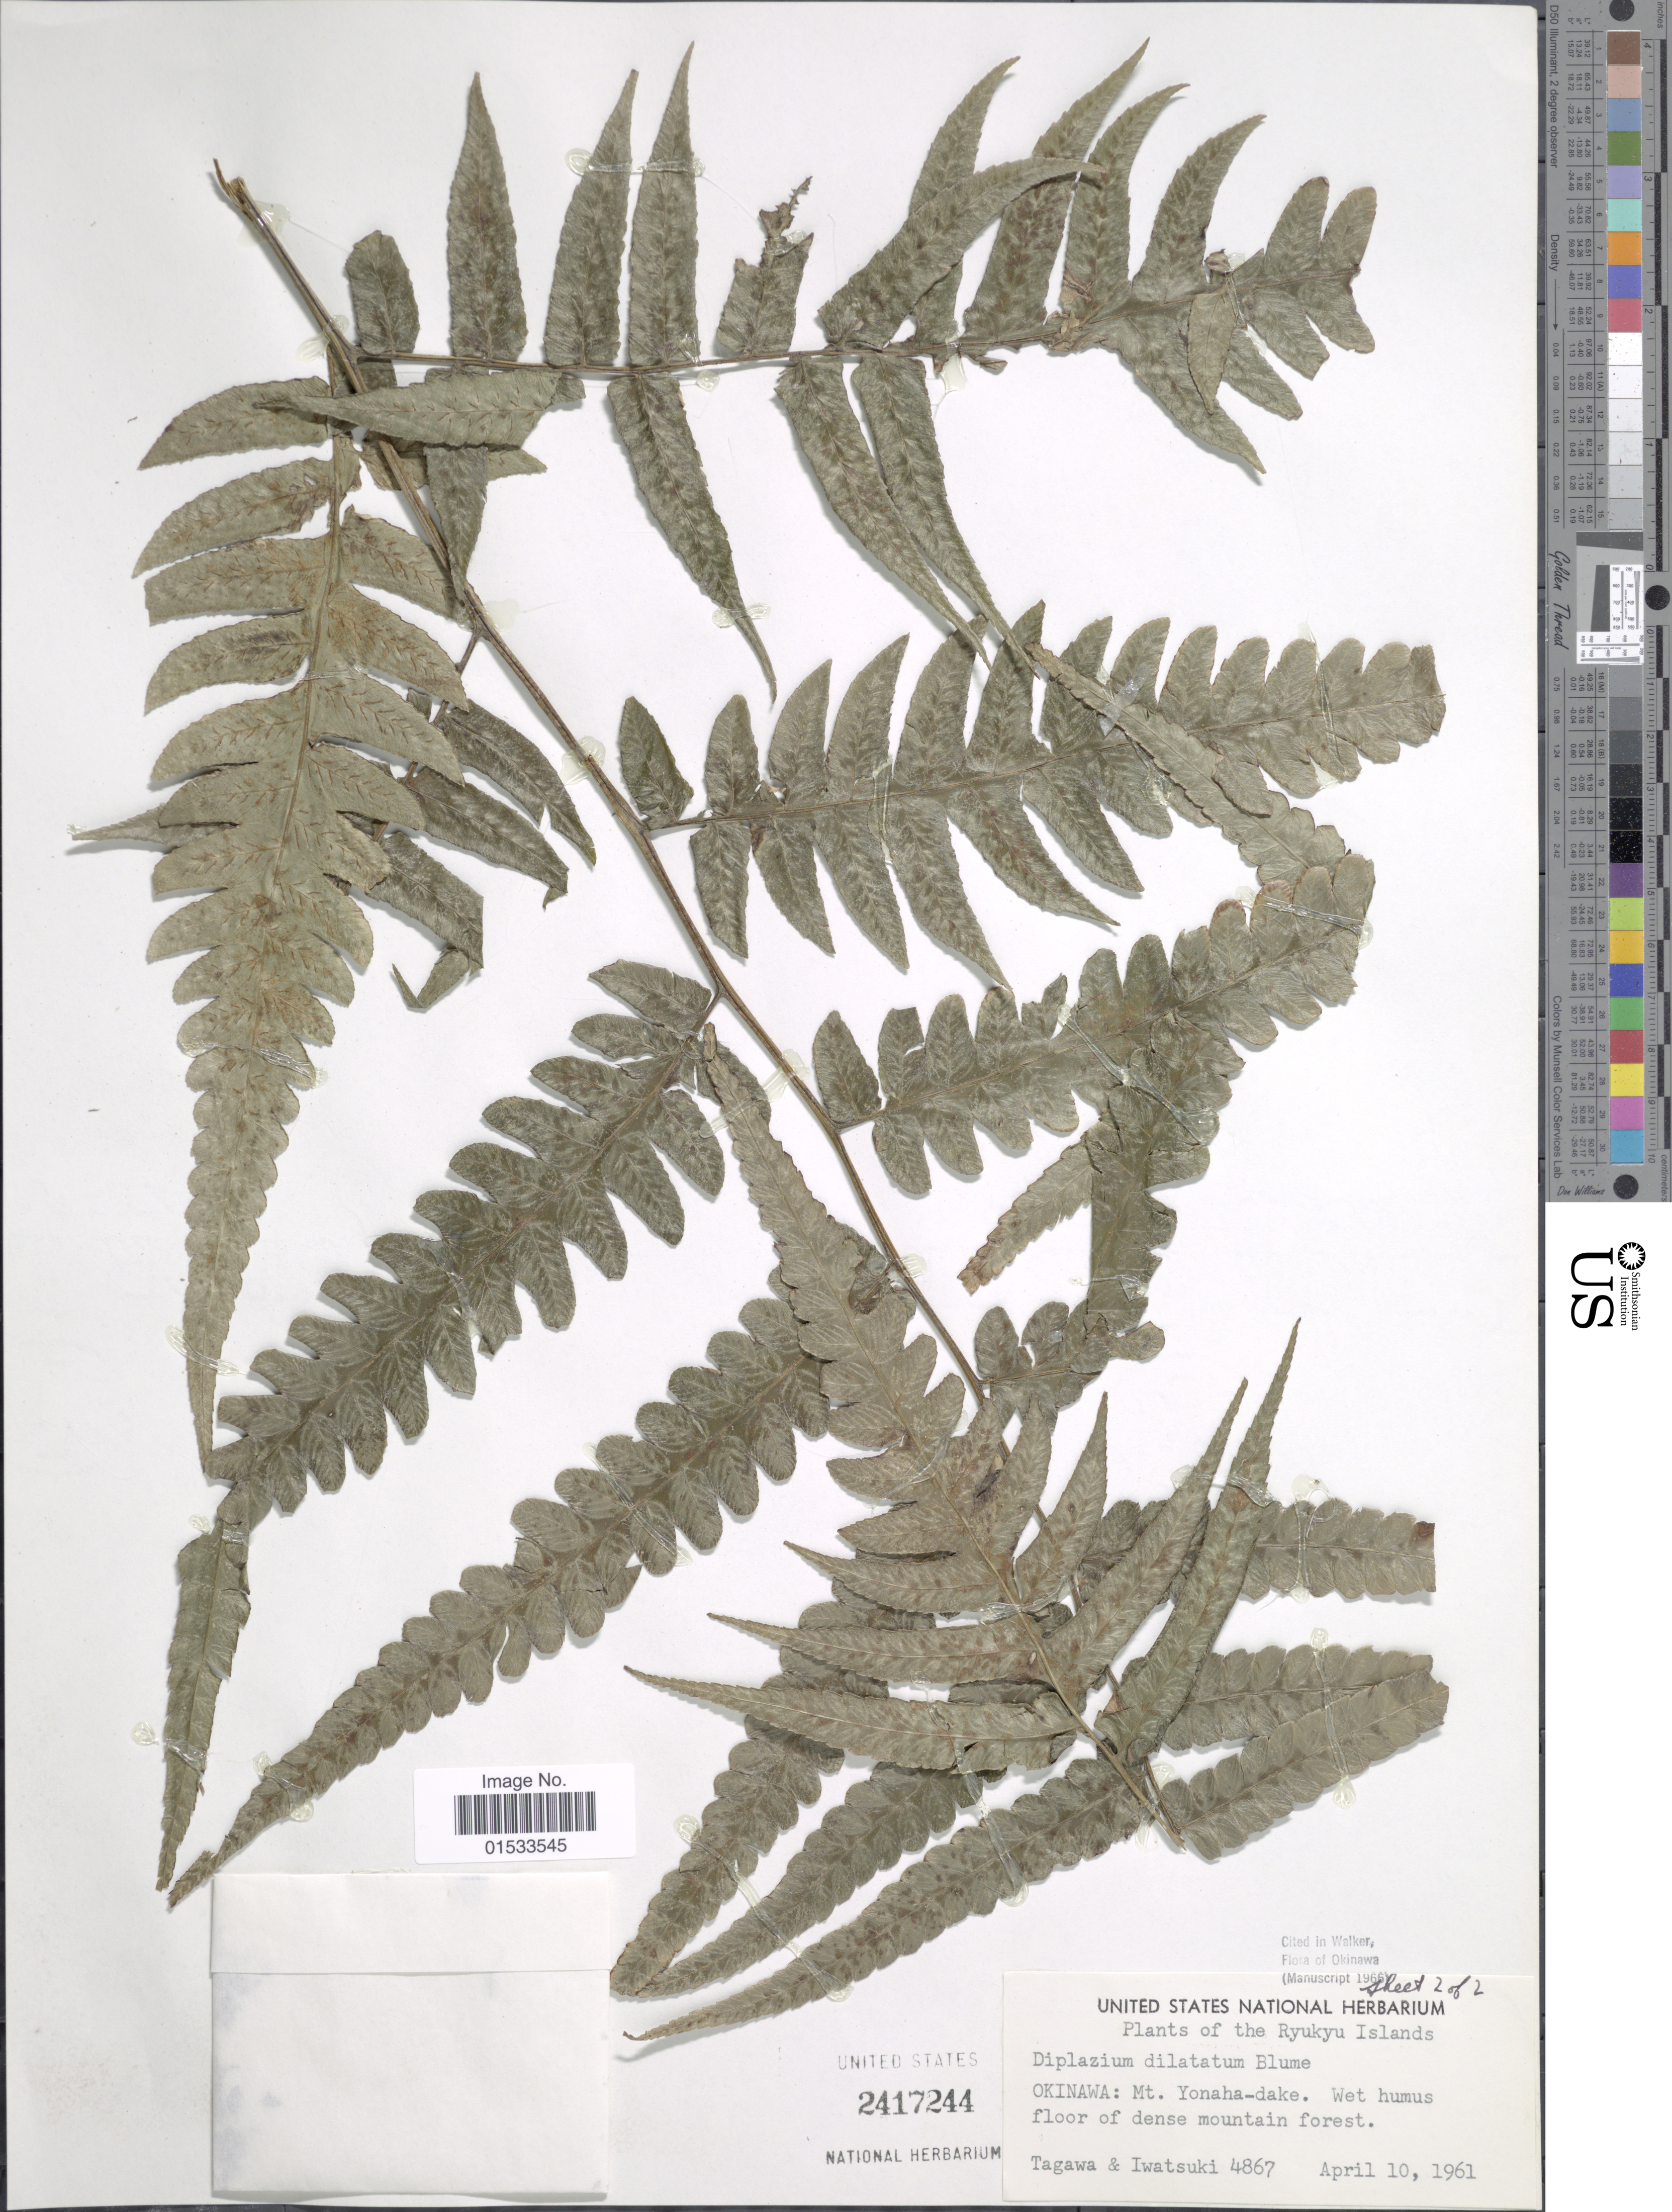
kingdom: Plantae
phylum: Tracheophyta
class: Polypodiopsida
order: Polypodiales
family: Athyriaceae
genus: Diplazium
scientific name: Diplazium dilatatum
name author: Blume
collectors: A. Tagawa & Iwatsuki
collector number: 4867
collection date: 1961-04-10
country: Japan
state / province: Okinawa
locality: Ryukyu Islands, Mt. Yonaha-dake.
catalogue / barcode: US 2417244